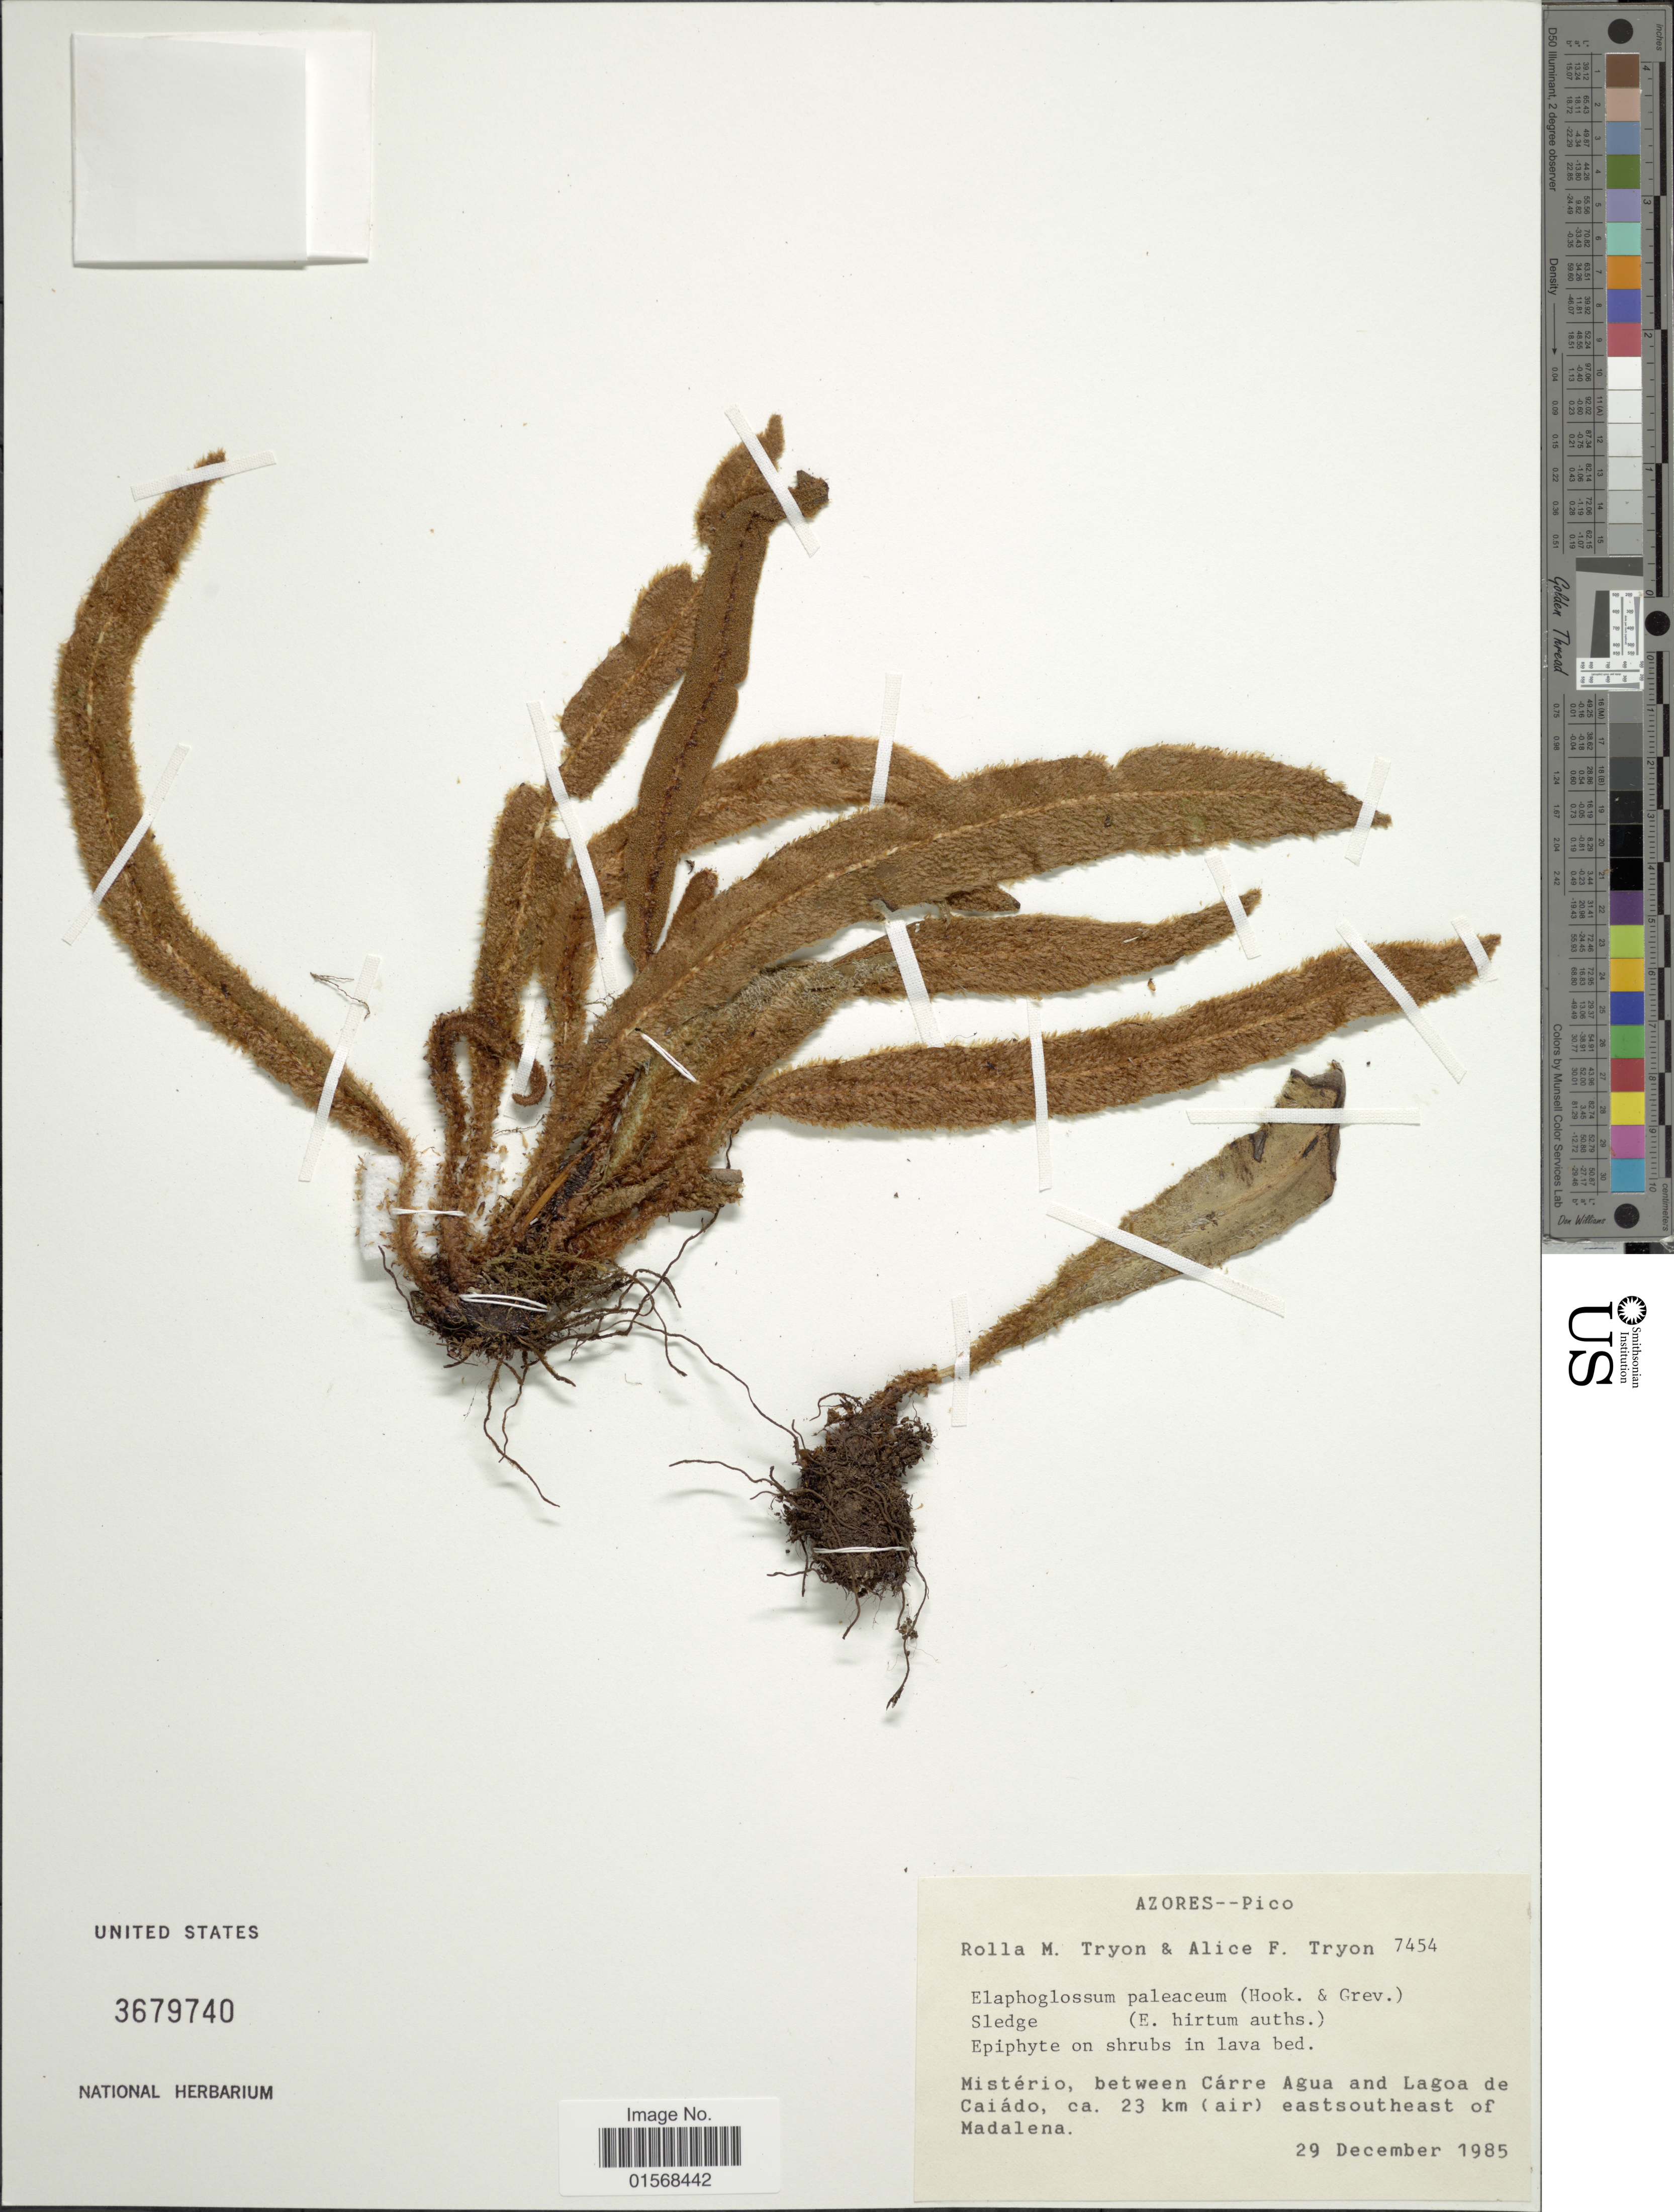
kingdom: Plantae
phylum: Tracheophyta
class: Polypodiopsida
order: Polypodiales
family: Dryopteridaceae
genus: Elaphoglossum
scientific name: Elaphoglossum hirtum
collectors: R. M. Tryon & A. F. Tryon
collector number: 7454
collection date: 1985-12-29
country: Portugal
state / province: Azores (Aut. Reg.)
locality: Azores-Pico, Misterio, between Carre Agua and Lagoa de Caiado, ca. 23 km (air) eastsoutheast of Madalena.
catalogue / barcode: US 3679740